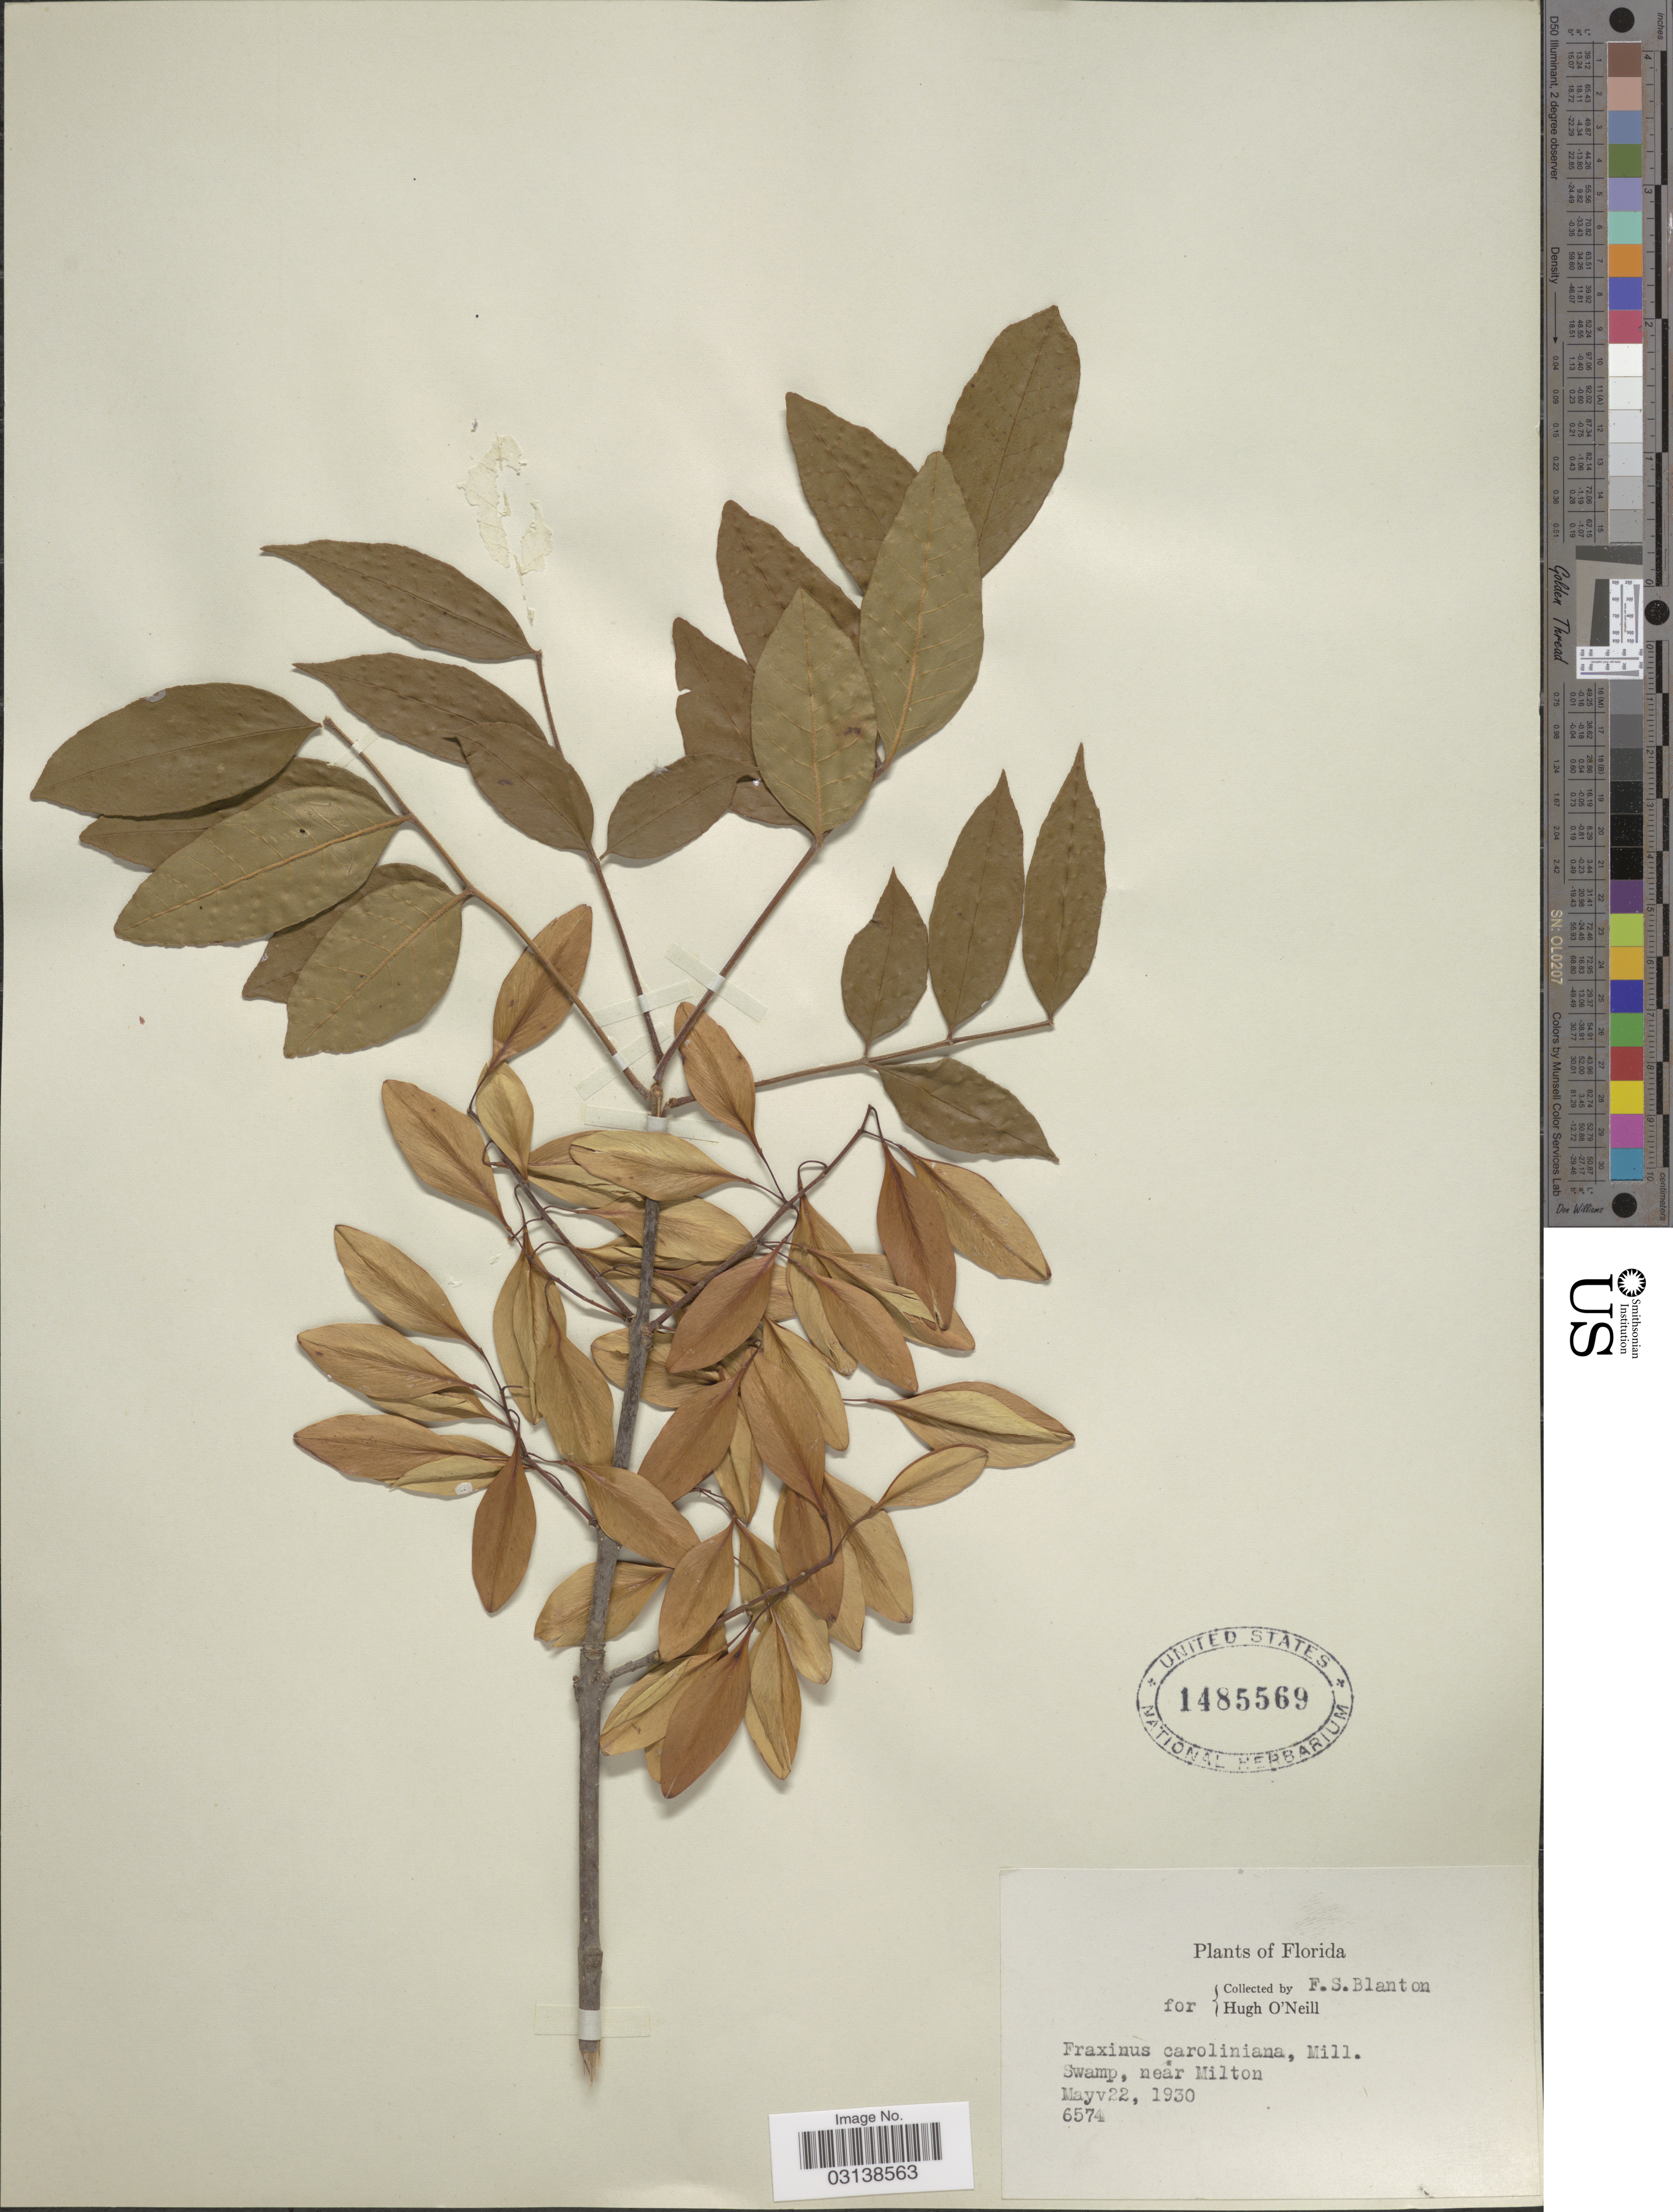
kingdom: Plantae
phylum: Tracheophyta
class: Magnoliopsida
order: Lamiales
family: Oleaceae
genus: Fraxinus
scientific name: Fraxinus caroliniana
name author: Mill.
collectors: F. S. Blanton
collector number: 6574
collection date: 1930-05-22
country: United States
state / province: Florida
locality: Swamp, near Milton.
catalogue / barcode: US 1485569